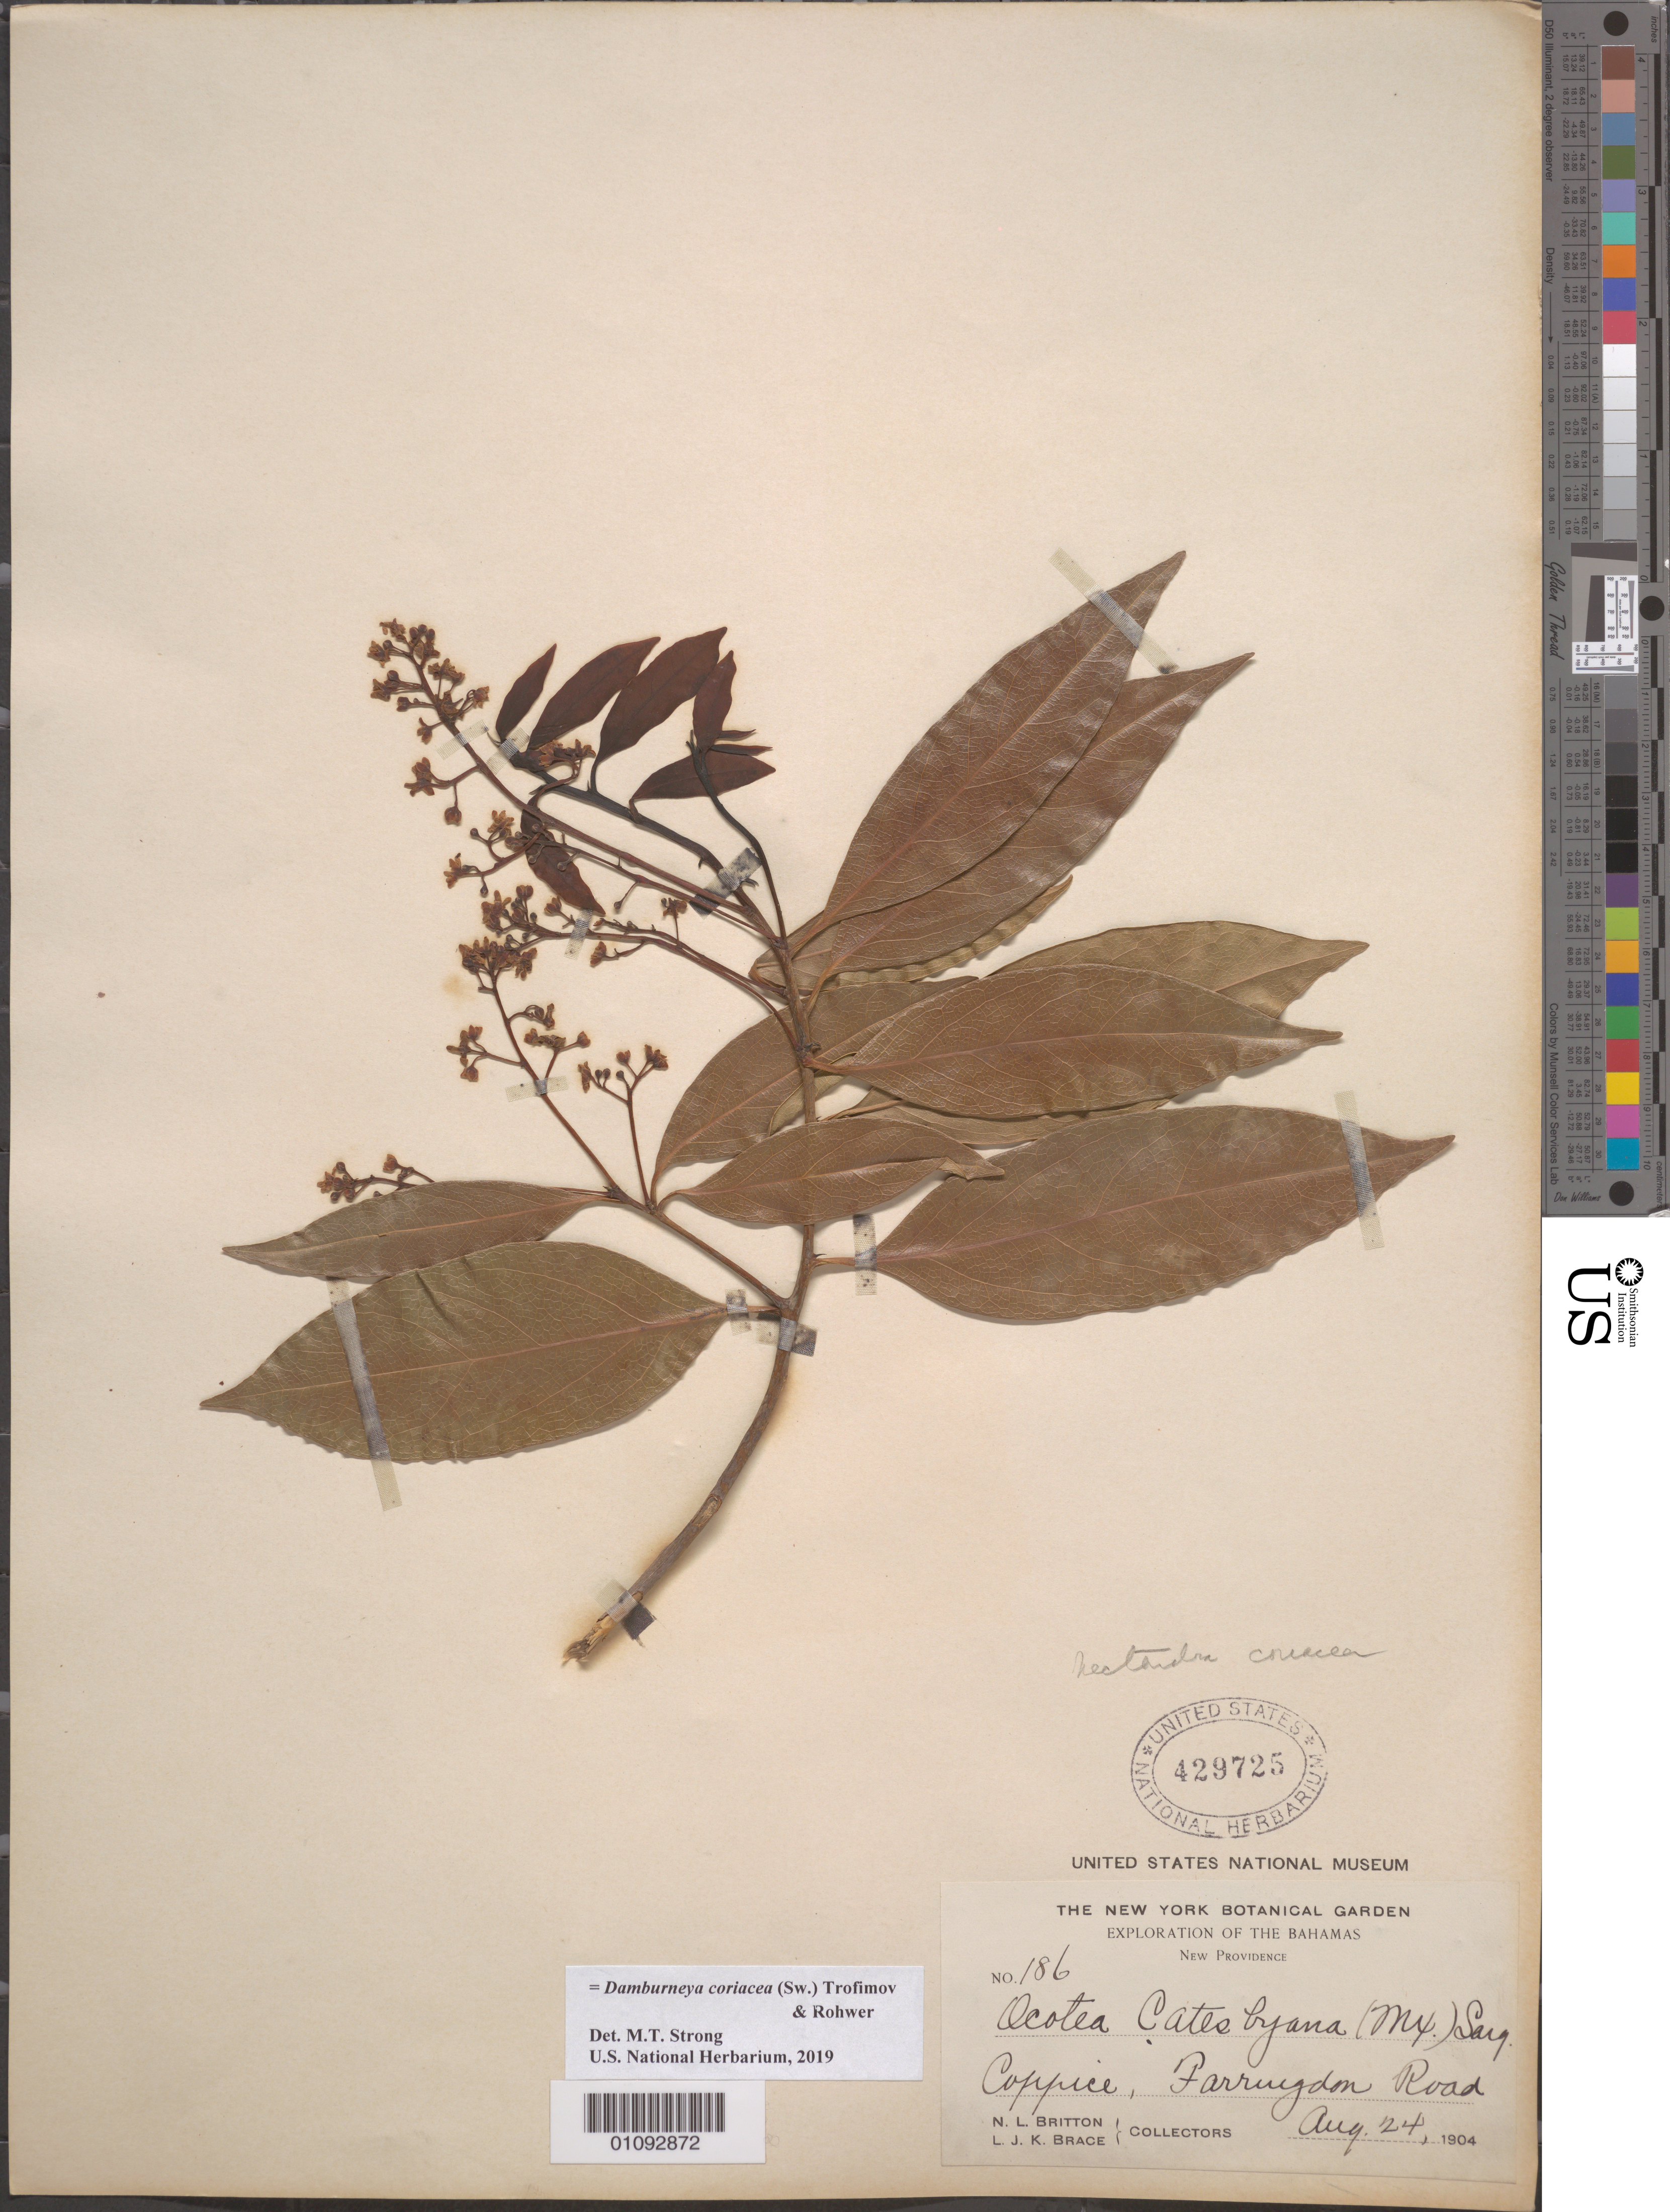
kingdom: Plantae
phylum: Tracheophyta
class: Magnoliopsida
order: Laurales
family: Lauraceae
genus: Damburneya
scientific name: Damburneya coriacea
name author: (Sw.) Trofimov & Rohwer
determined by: Strong, M. T., (US), Smithsonian Institution - National Museum of Natural History (UNITED STATES)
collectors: N. Britton & L. J. K. Brace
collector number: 186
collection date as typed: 24 Aug 1904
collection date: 1904-08-24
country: Bahamas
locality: Farruigdan Road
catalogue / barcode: US 429725